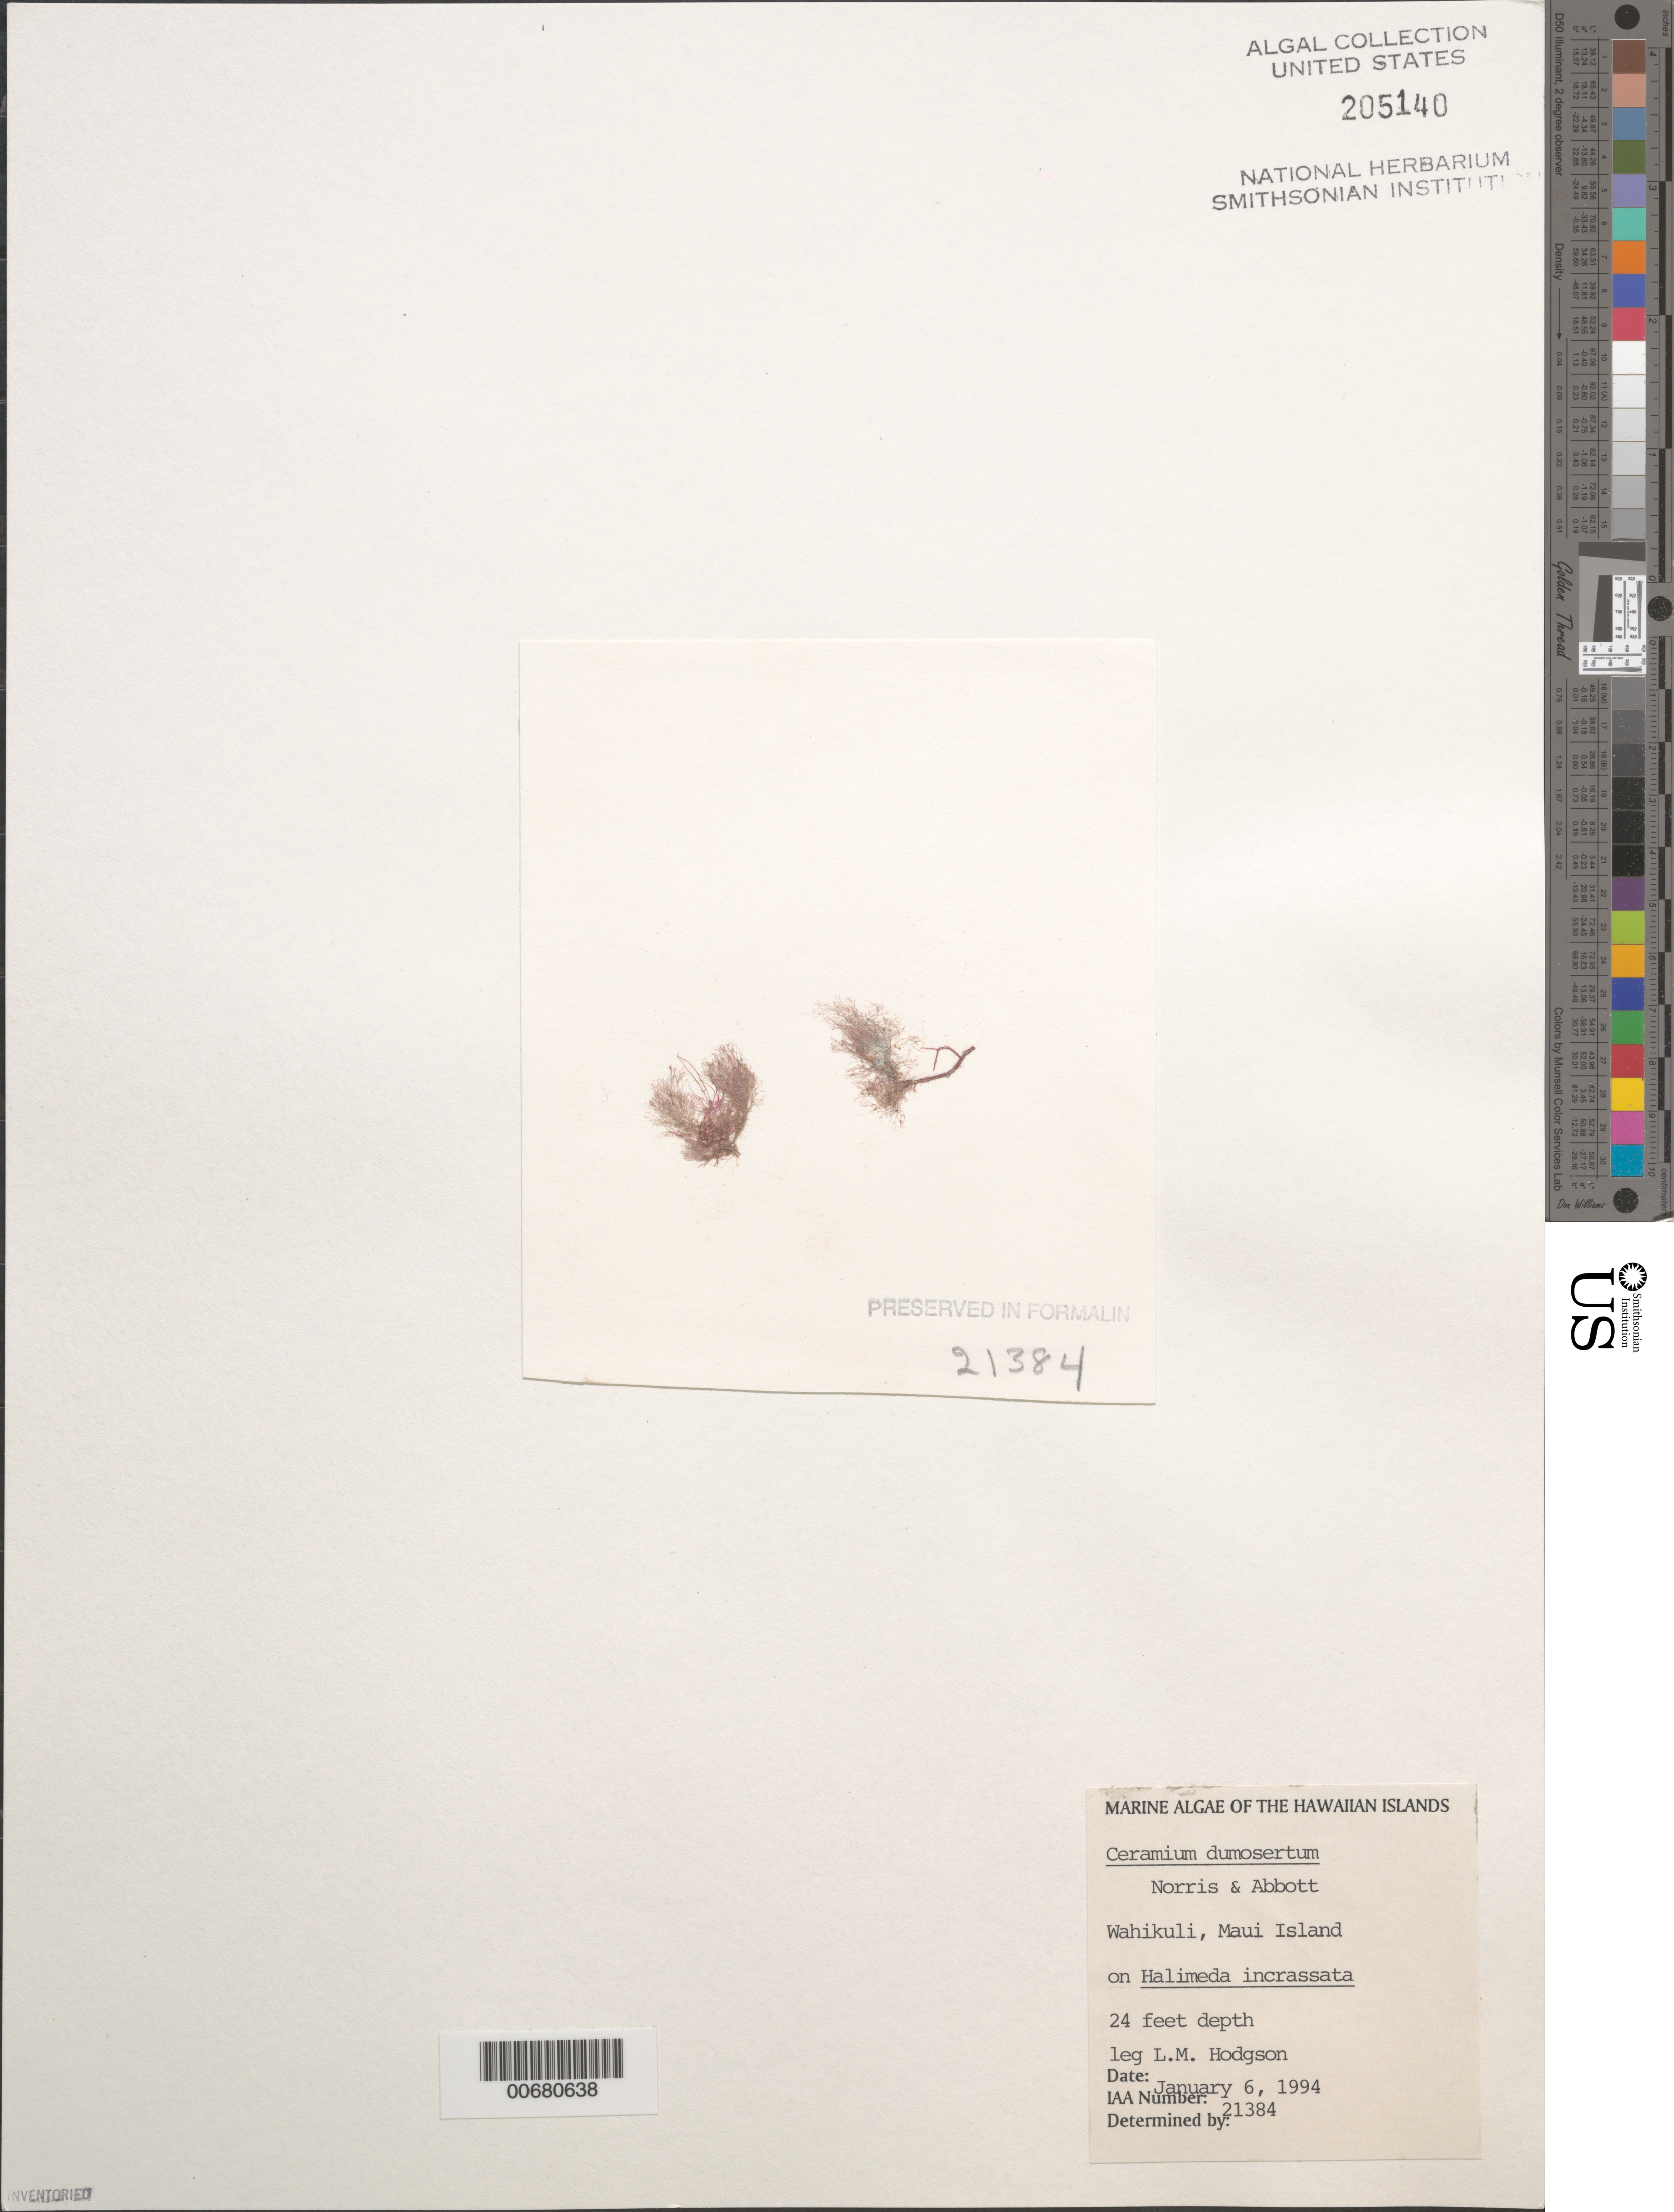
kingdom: Plantae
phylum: Rhodophyta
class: Florideophyceae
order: Ceramiales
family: Ceramiaceae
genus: Ceramium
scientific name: Ceramium dumosertum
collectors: L. M. Hodgson et al.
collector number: IAA 21384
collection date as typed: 06 Jan 1994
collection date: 1994-01-06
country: United States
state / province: Hawaii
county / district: Maui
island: Maui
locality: Wahikuli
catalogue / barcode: US 205140